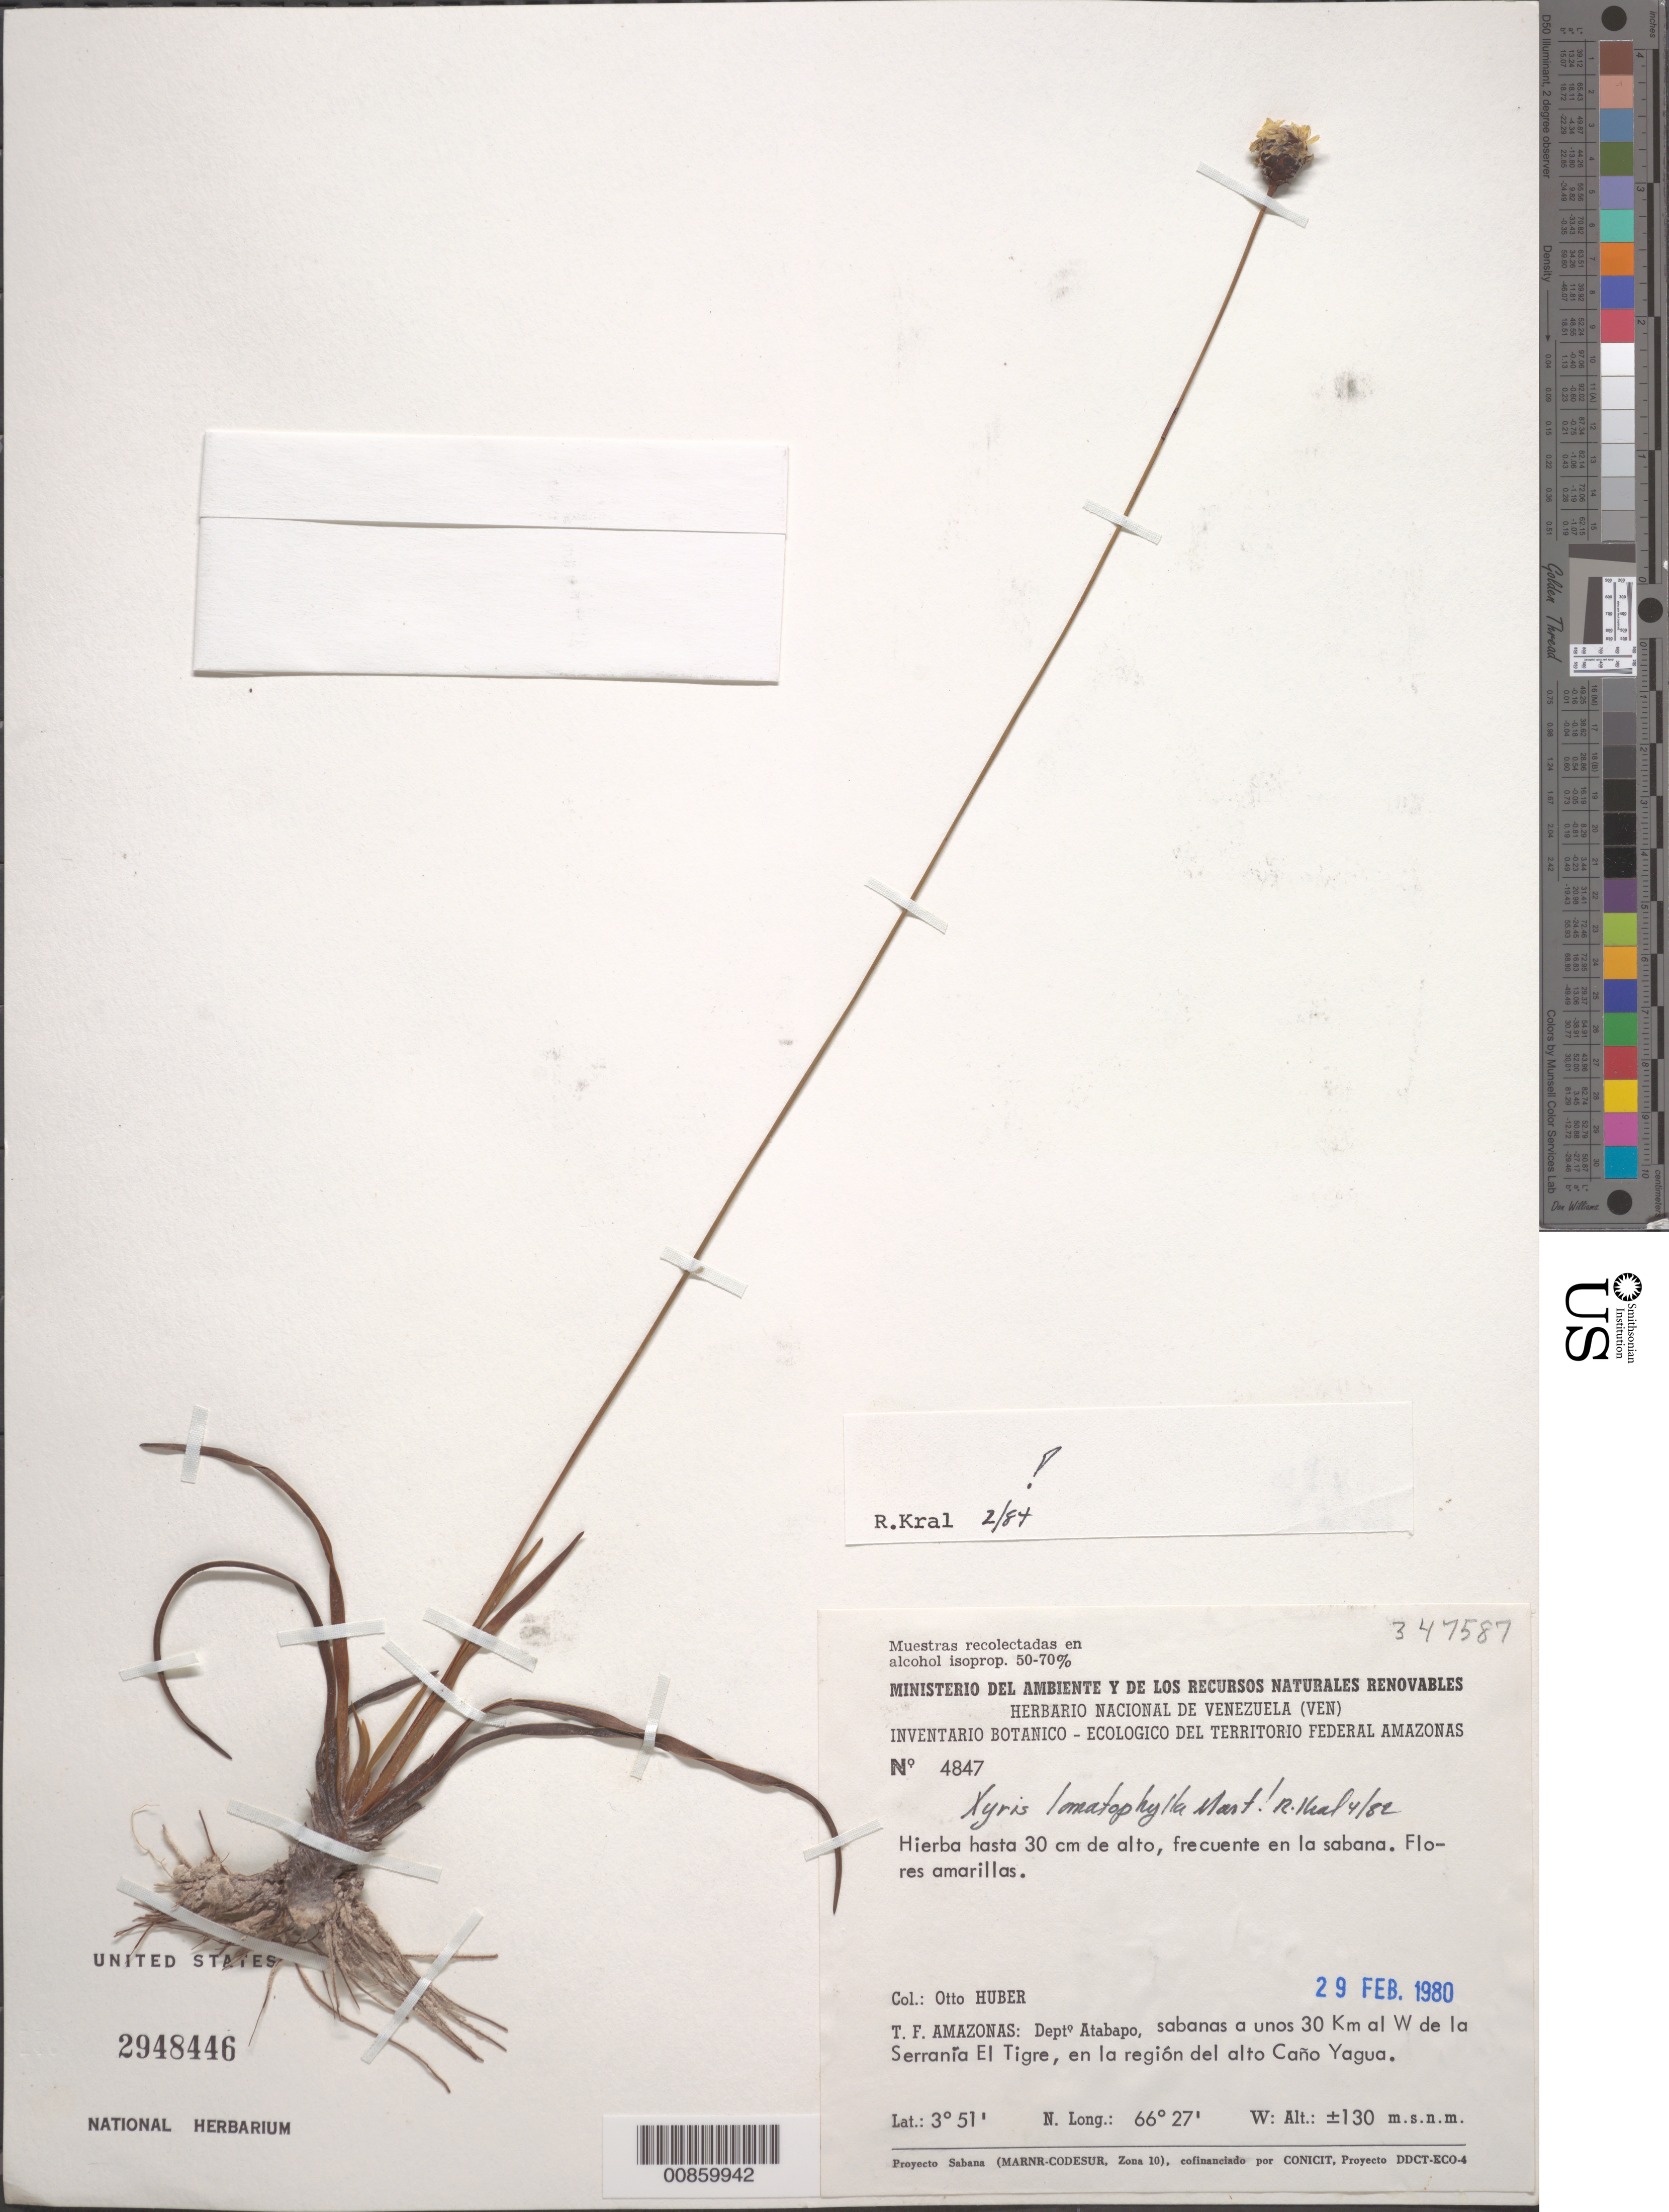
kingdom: Plantae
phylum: Tracheophyta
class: Liliopsida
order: Poales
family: Xyridaceae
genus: Xyris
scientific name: Xyris lomatophylla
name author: Mart.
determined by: Kral, Robert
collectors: O. Huber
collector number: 4847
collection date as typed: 29-Feb-80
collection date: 1980-02-29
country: Venezuela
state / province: Amazonas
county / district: Atabapo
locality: Serranía El Tigre, 30 km al W, en la regíon del alto Caño Yagua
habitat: Sabana.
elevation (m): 130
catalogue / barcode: US 2948466